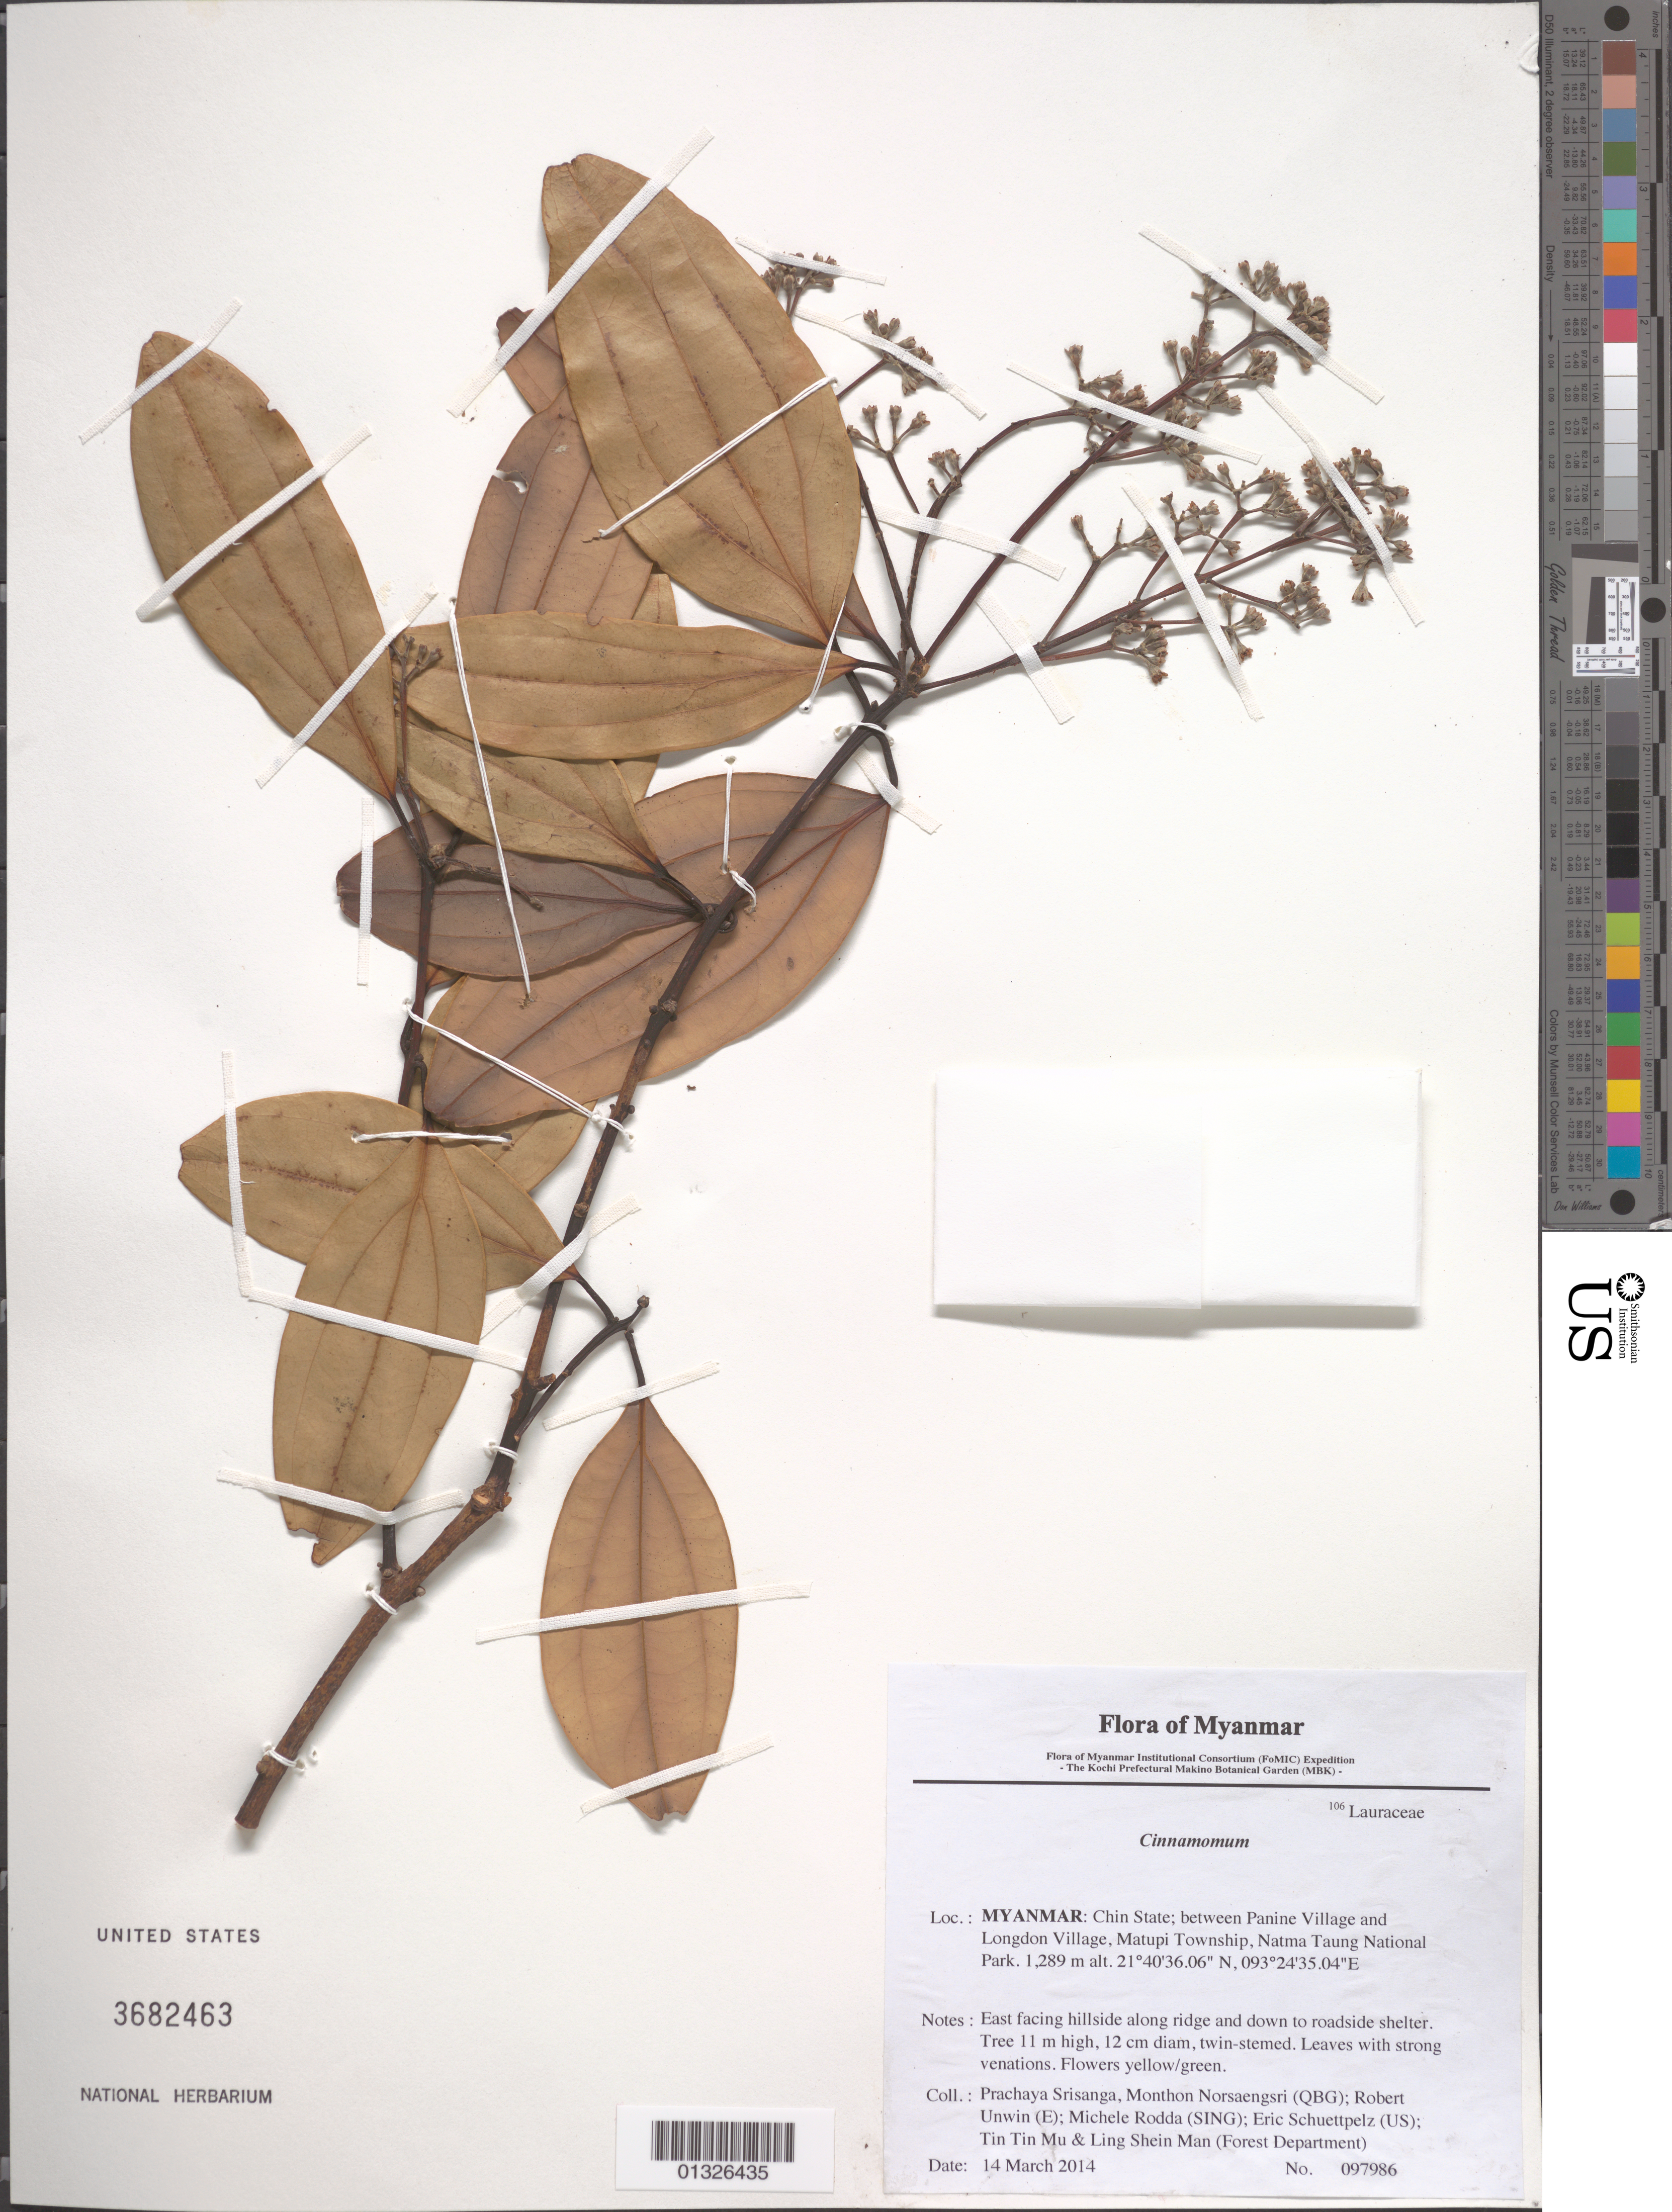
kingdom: Plantae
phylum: Tracheophyta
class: Magnoliopsida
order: Laurales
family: Lauraceae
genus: Cinnamomum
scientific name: Cinnamomum sp.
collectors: P. Srisanga, M. Norsaengsri, R. Unwin, M. Rodda, E. Schuettpelz, Tin Tin Mu & Ling Shein Man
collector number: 97986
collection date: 2014-03-14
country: Myanmar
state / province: Chin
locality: Between Panine Village and Longdon Village, Matupi Township, Natma Taung National Park.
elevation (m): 1289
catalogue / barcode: US 3682463